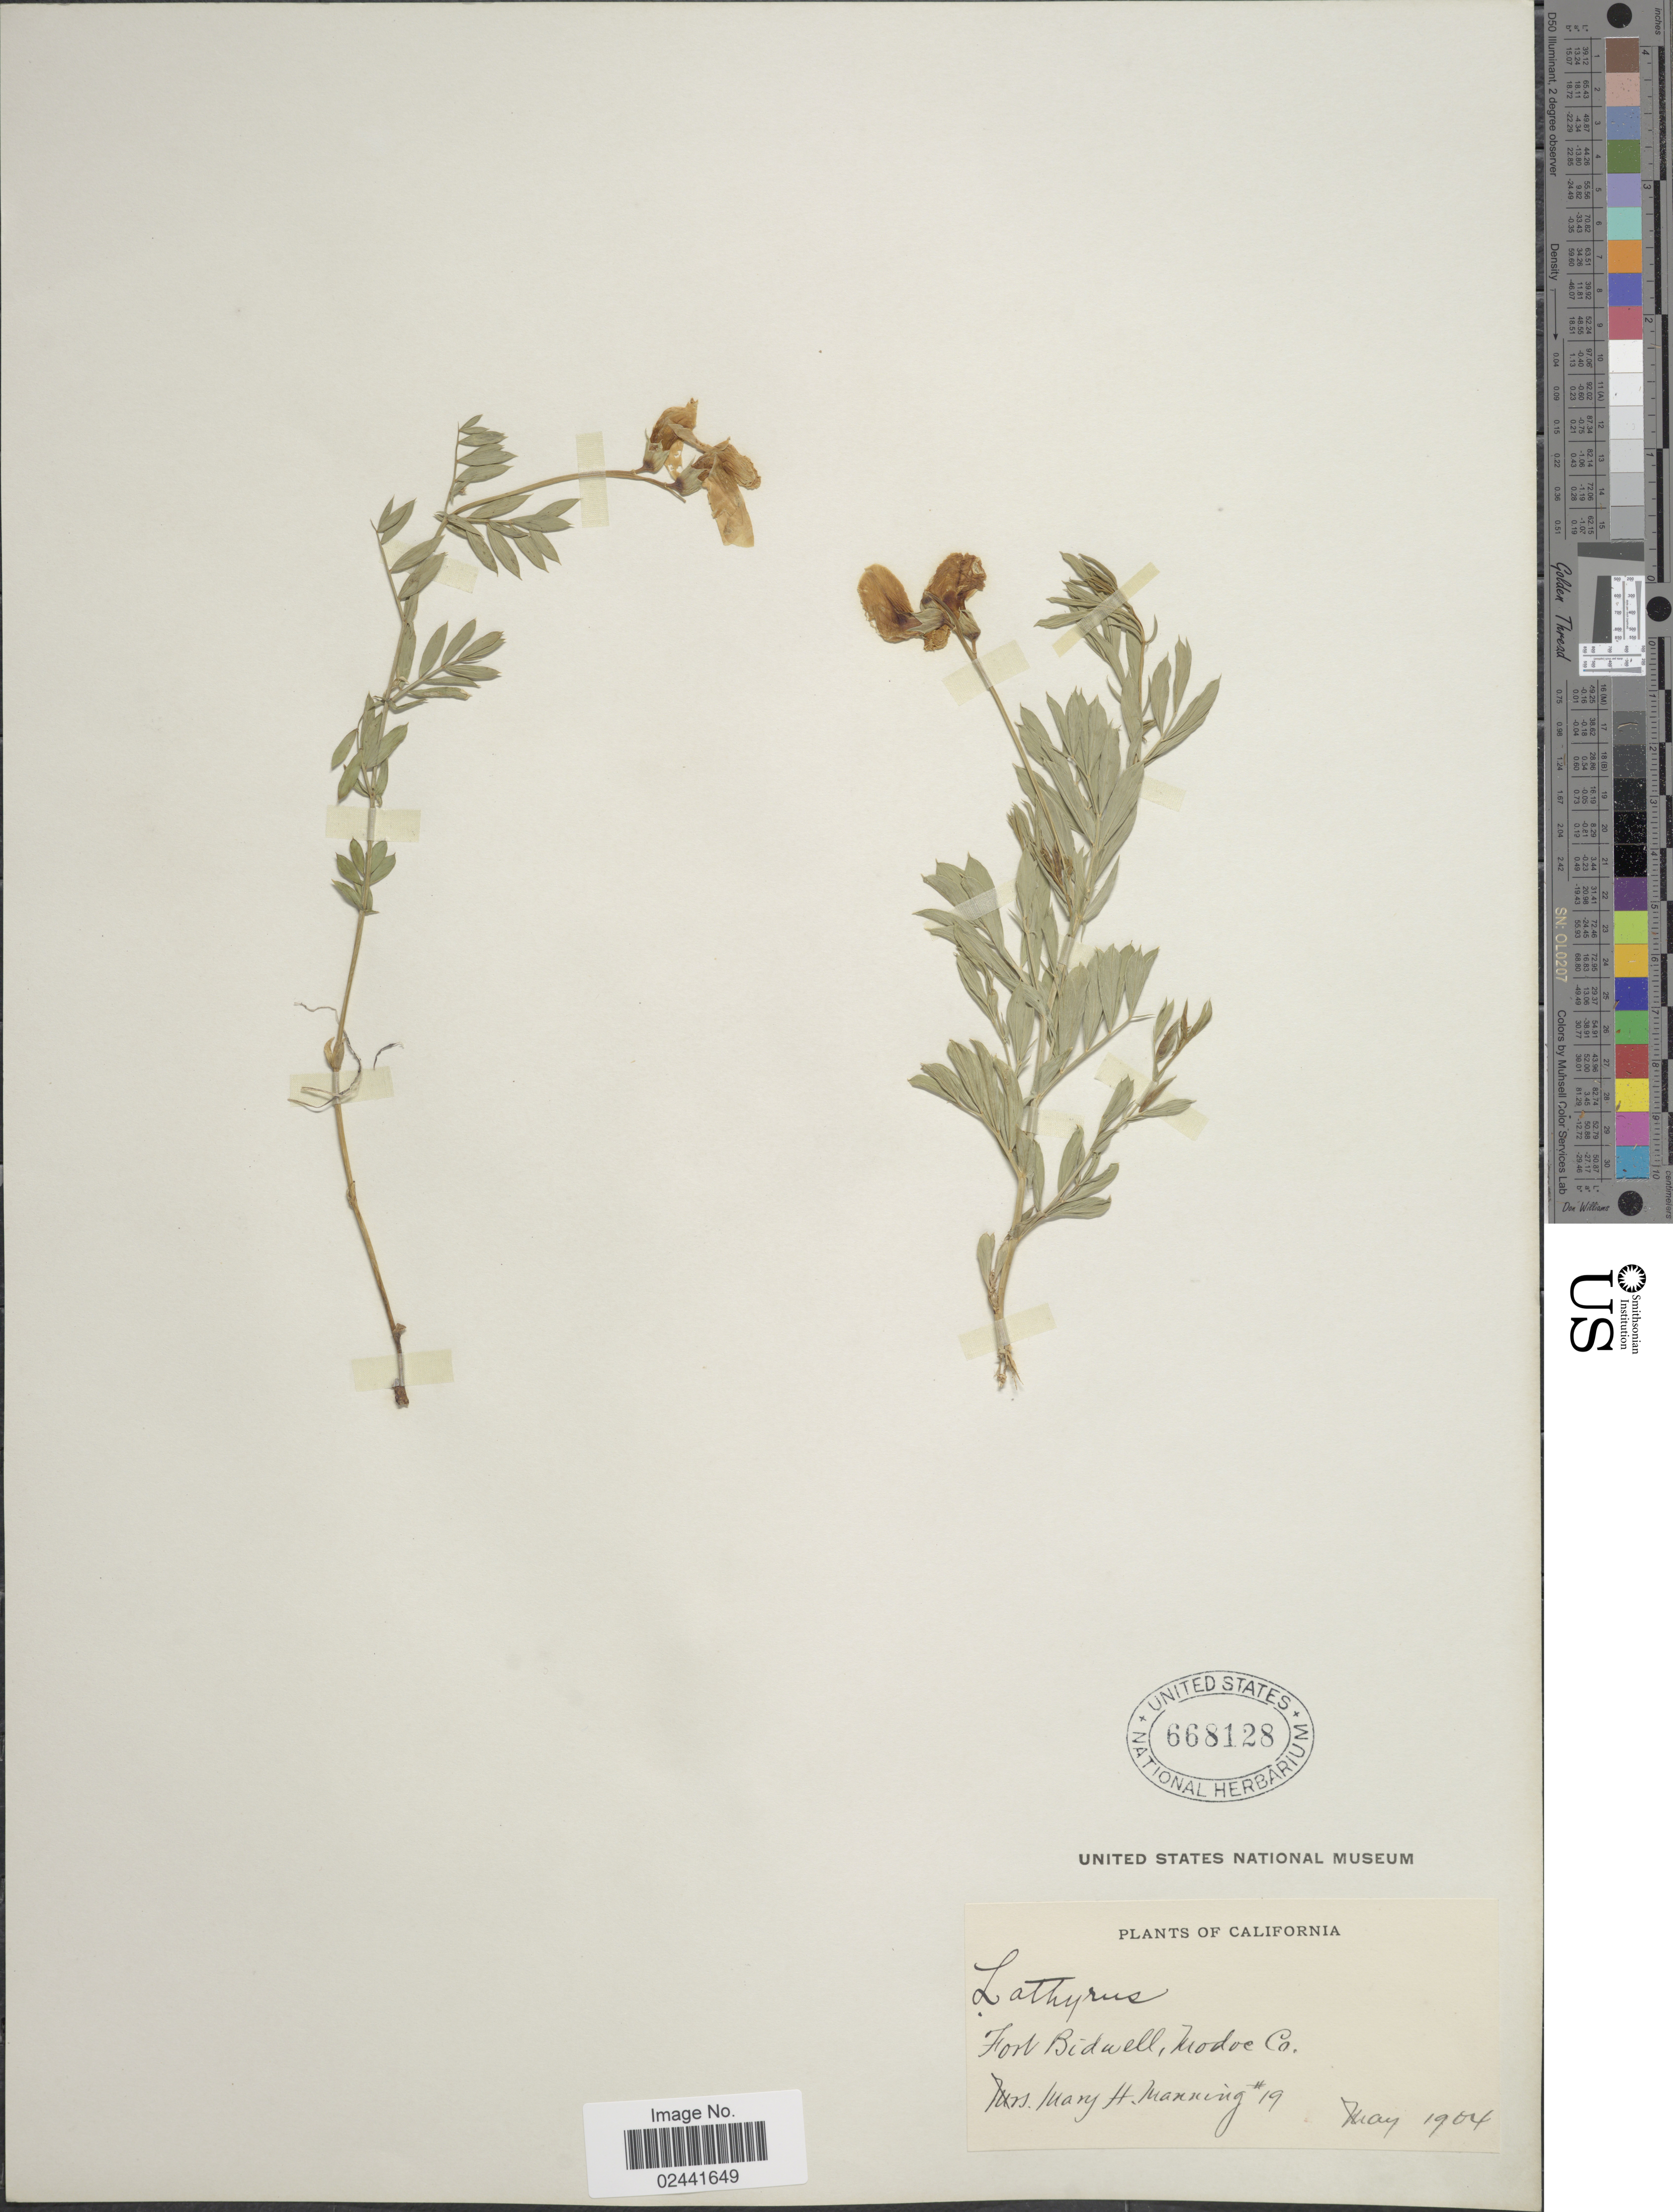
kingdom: Plantae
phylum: Tracheophyta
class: Magnoliopsida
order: Fabales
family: Fabaceae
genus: Lathyrus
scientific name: Lathyrus rigidus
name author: T.G. White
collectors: M. Manning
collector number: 19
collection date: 1904-05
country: United States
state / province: California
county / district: Modoc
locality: Fort Bidwell, Modoc Co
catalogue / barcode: US 668128